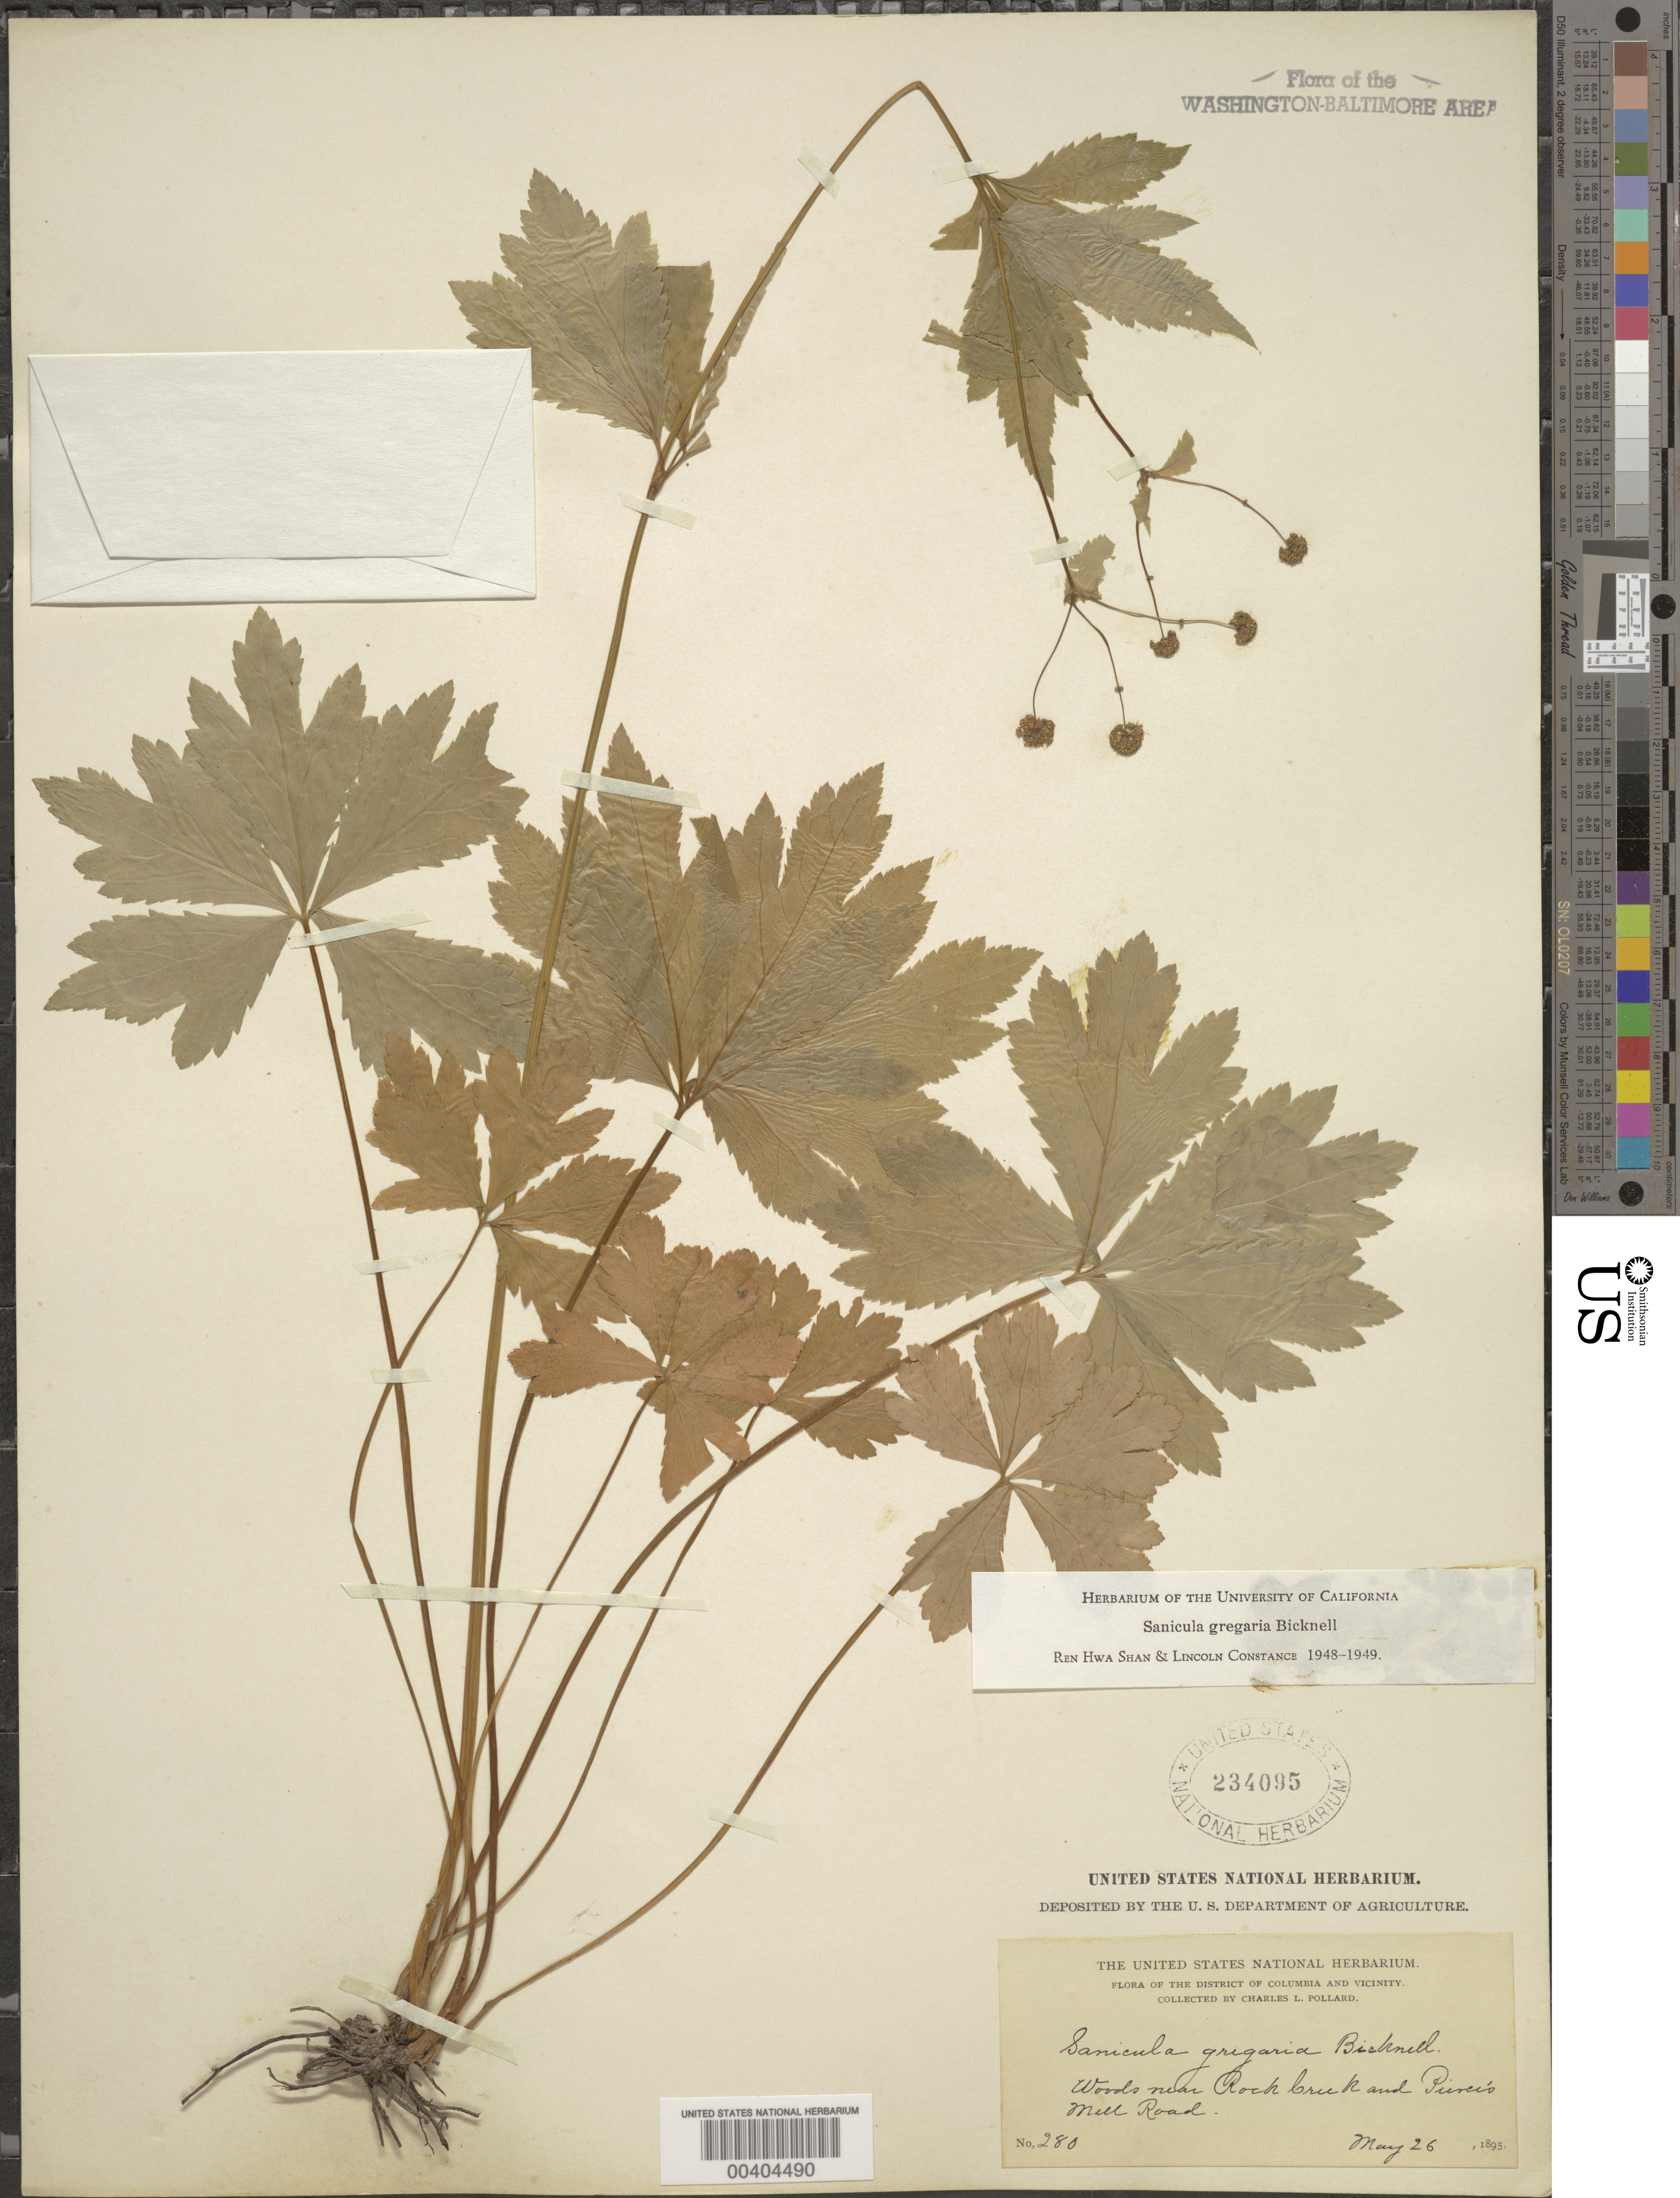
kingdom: Plantae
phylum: Tracheophyta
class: Magnoliopsida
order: Apiales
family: Apiaceae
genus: Sanicula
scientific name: Sanicula odorata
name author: (Raf.) Pryer & Phillippe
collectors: C. L. Pollard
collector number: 280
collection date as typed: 26 May 1895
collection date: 1895-05-26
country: United States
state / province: District of Columbia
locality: Rock Creek and Pierce Mill Rd. Rock Creek Park & vicinity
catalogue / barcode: US 234095